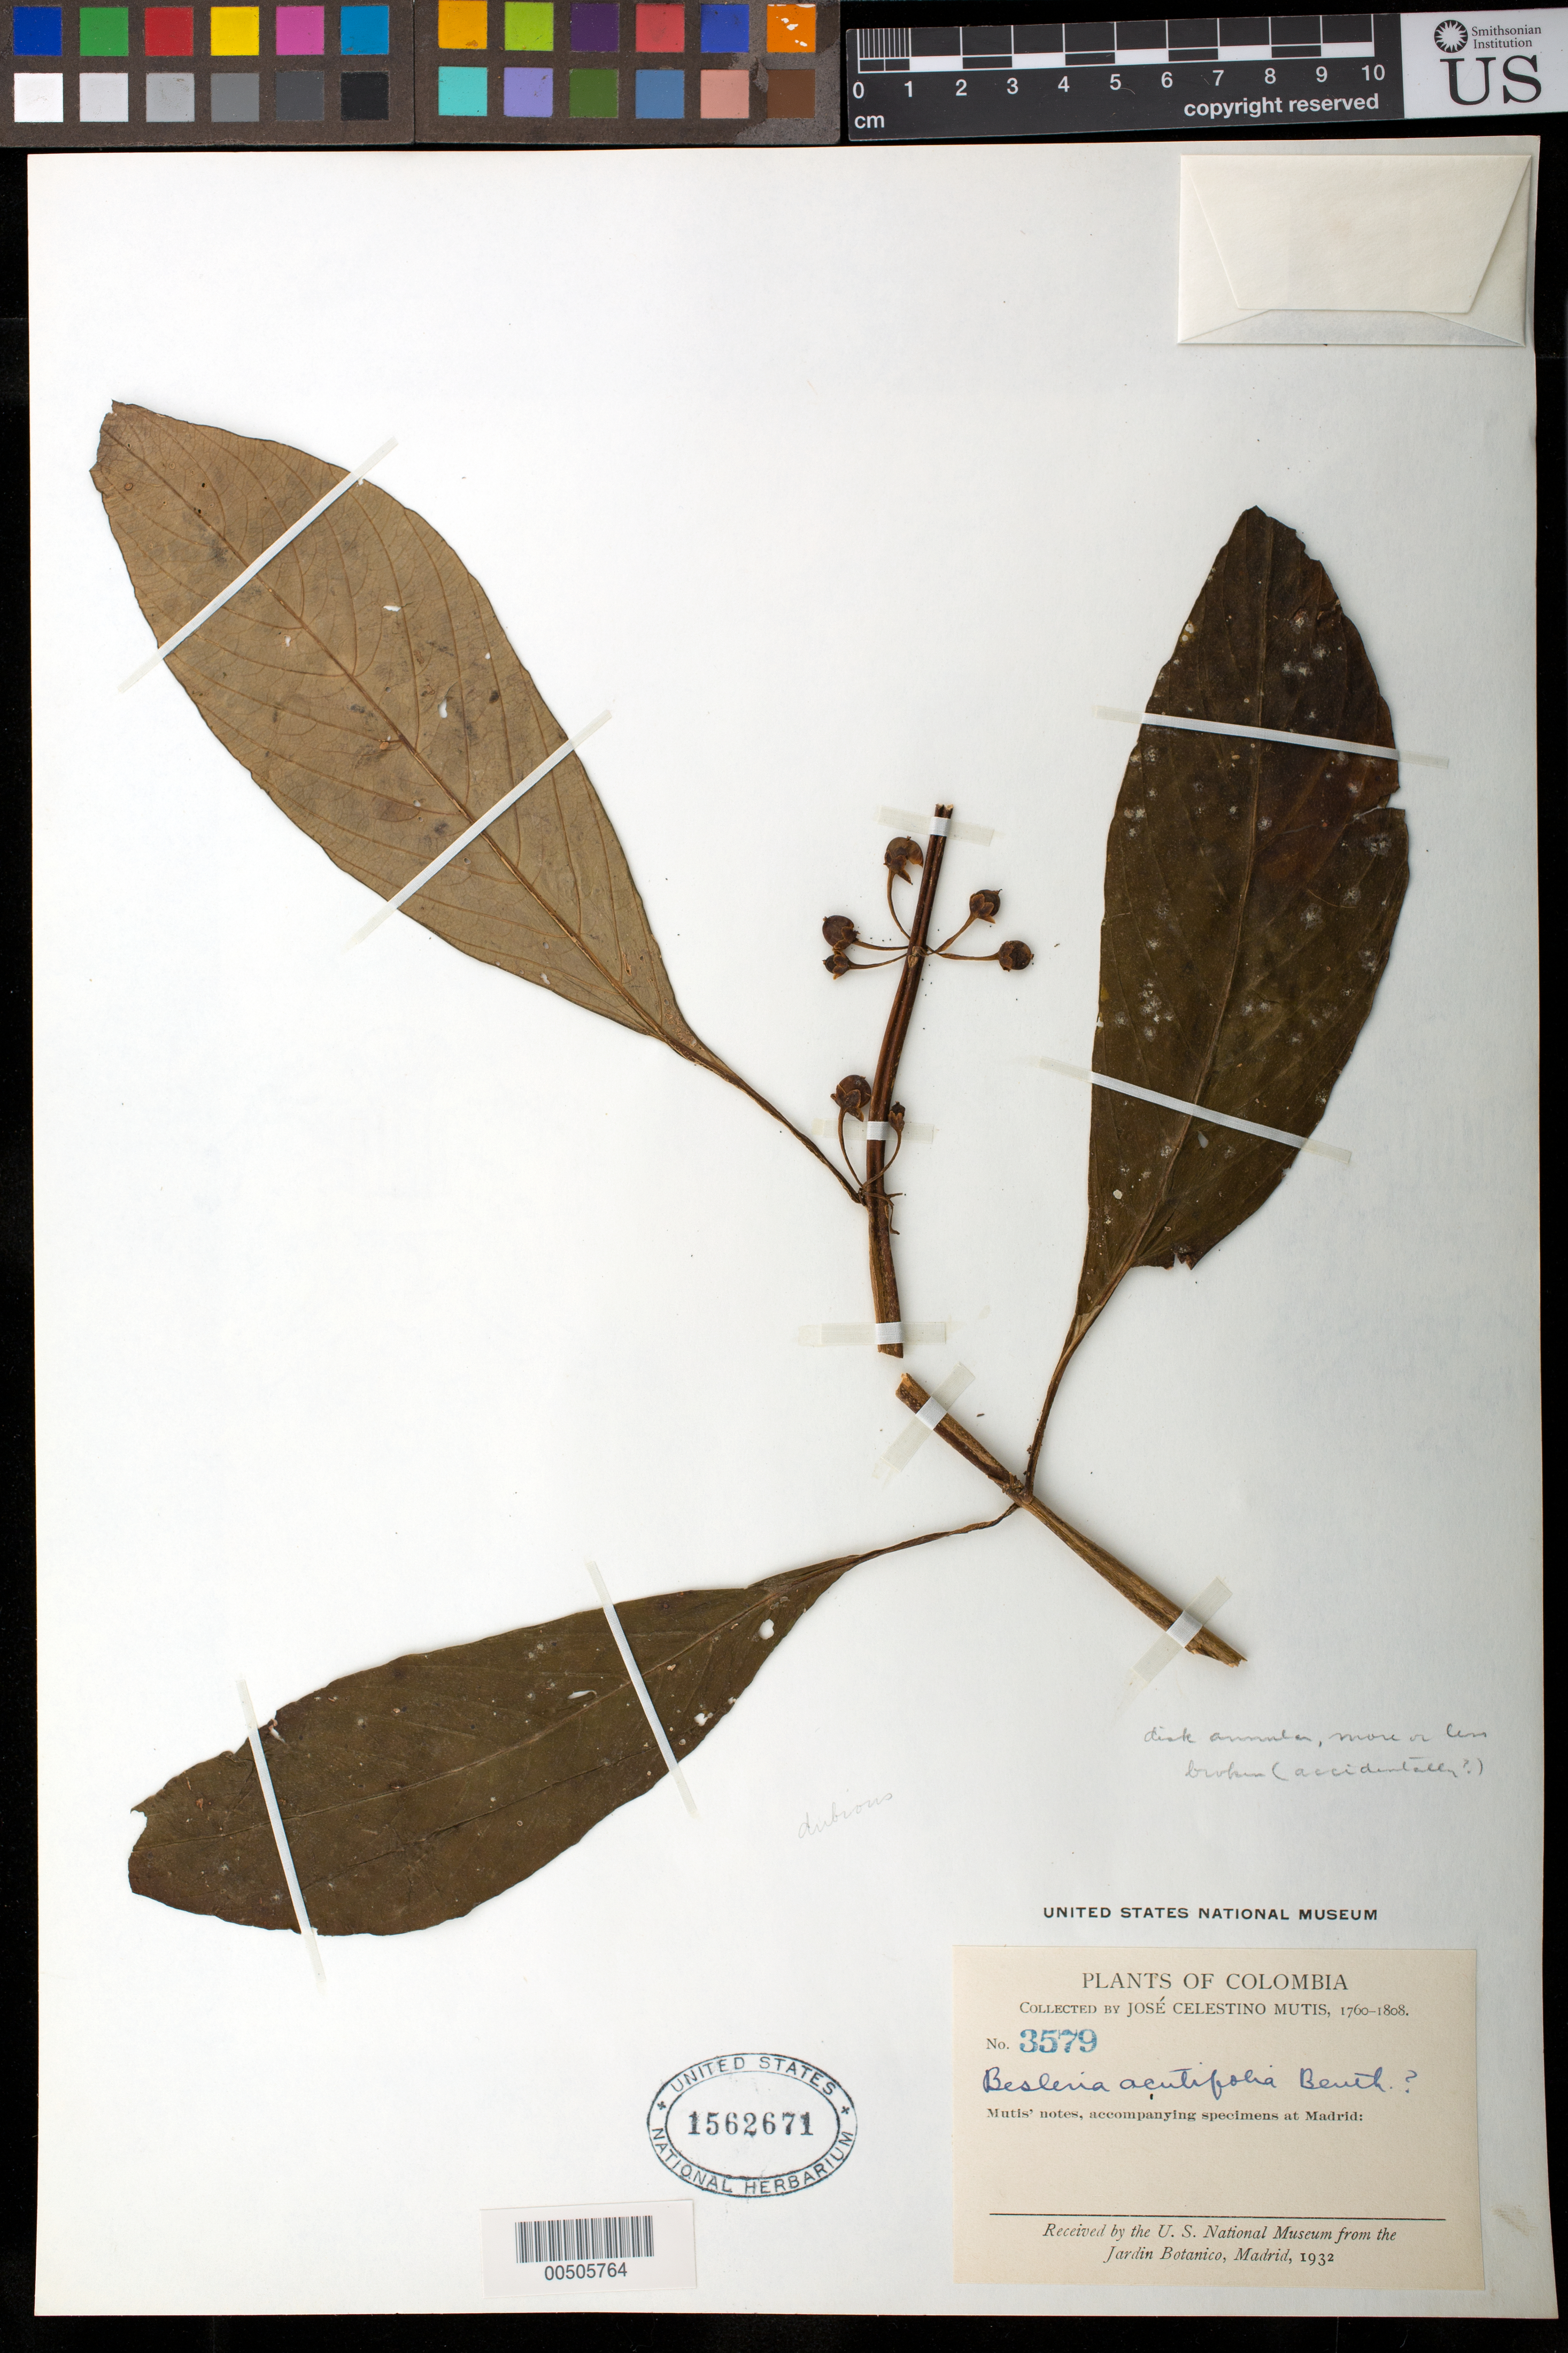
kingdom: Plantae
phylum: Tracheophyta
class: Magnoliopsida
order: Lamiales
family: Gesneriaceae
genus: Besleria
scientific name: Besleria solanoides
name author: Kunth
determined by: Skog, Laurence E.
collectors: J. C. B. Mutis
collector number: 3579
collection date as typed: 1760-1808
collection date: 1760/1808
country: Colombia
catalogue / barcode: US 1562671